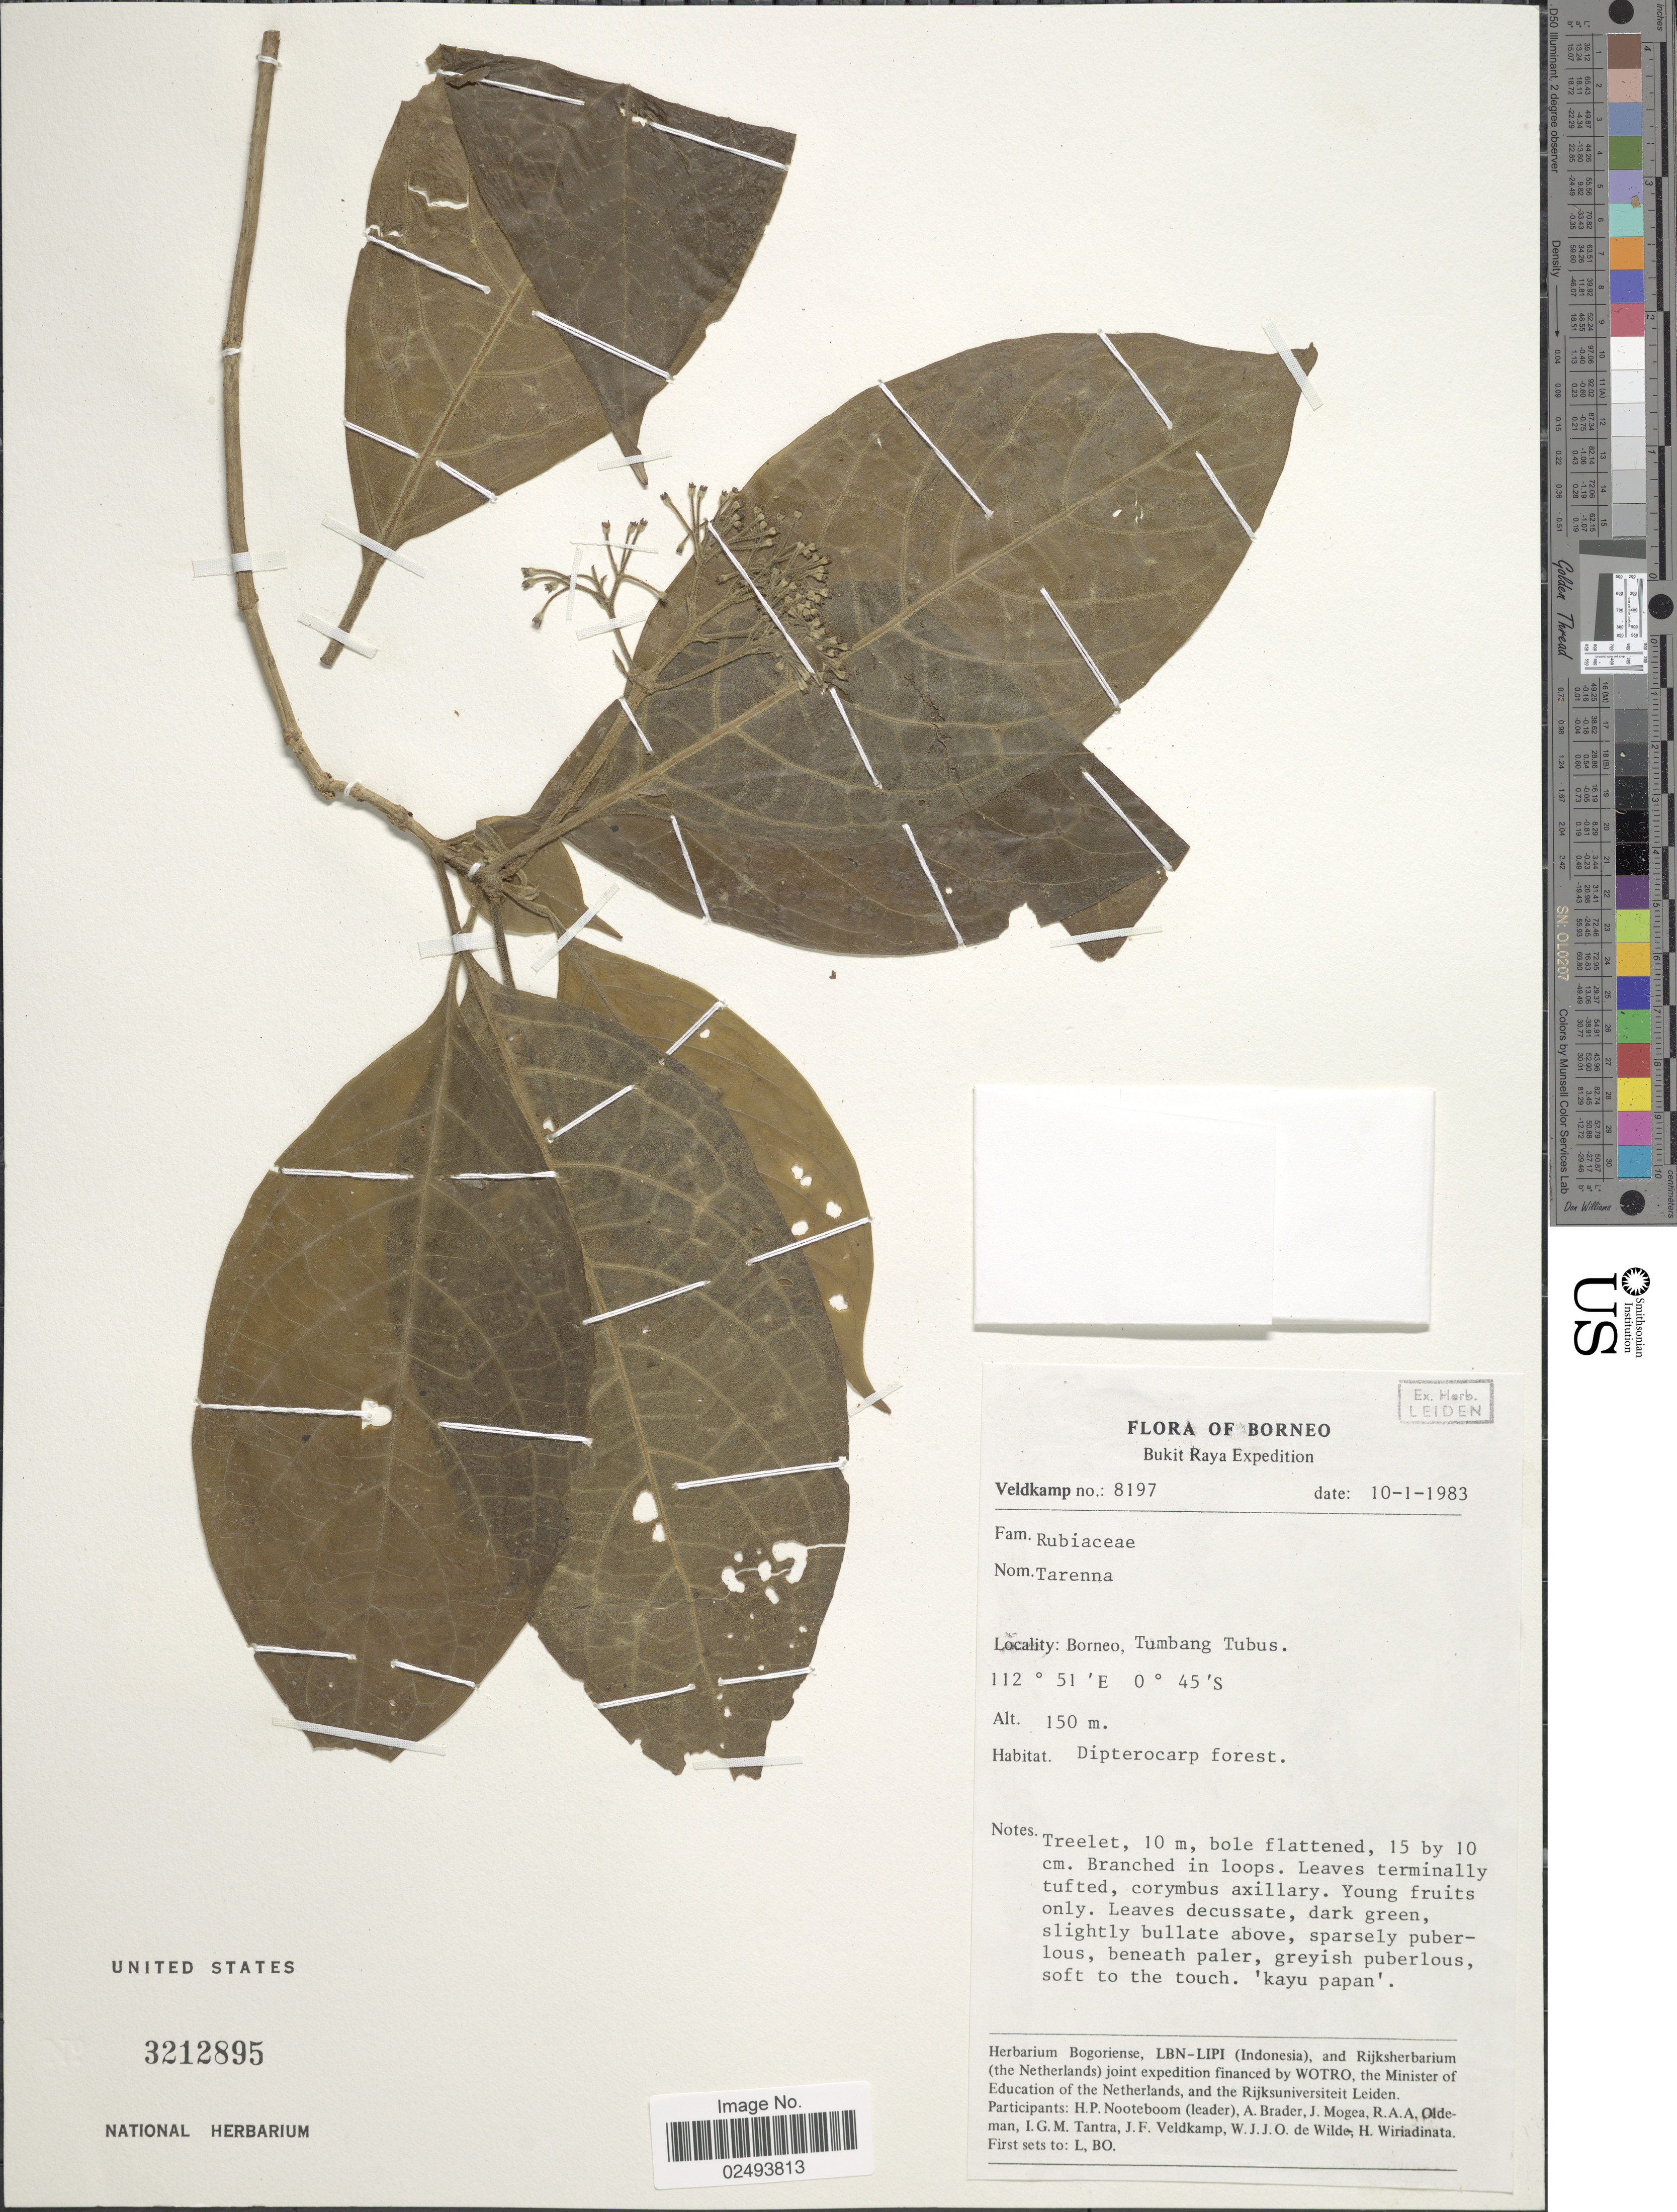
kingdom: Plantae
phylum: Tracheophyta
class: Magnoliopsida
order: Gentianales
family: Rubiaceae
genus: Tarenna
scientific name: Tarenna sp.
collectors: J. F. Veldkamp, H. P. Nooteboom, A. Brader, J. Mogea & et al.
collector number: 8197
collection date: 1983-01-10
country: Indonesia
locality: Borneo. Tumbang Tubus.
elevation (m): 150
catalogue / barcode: US 3212895